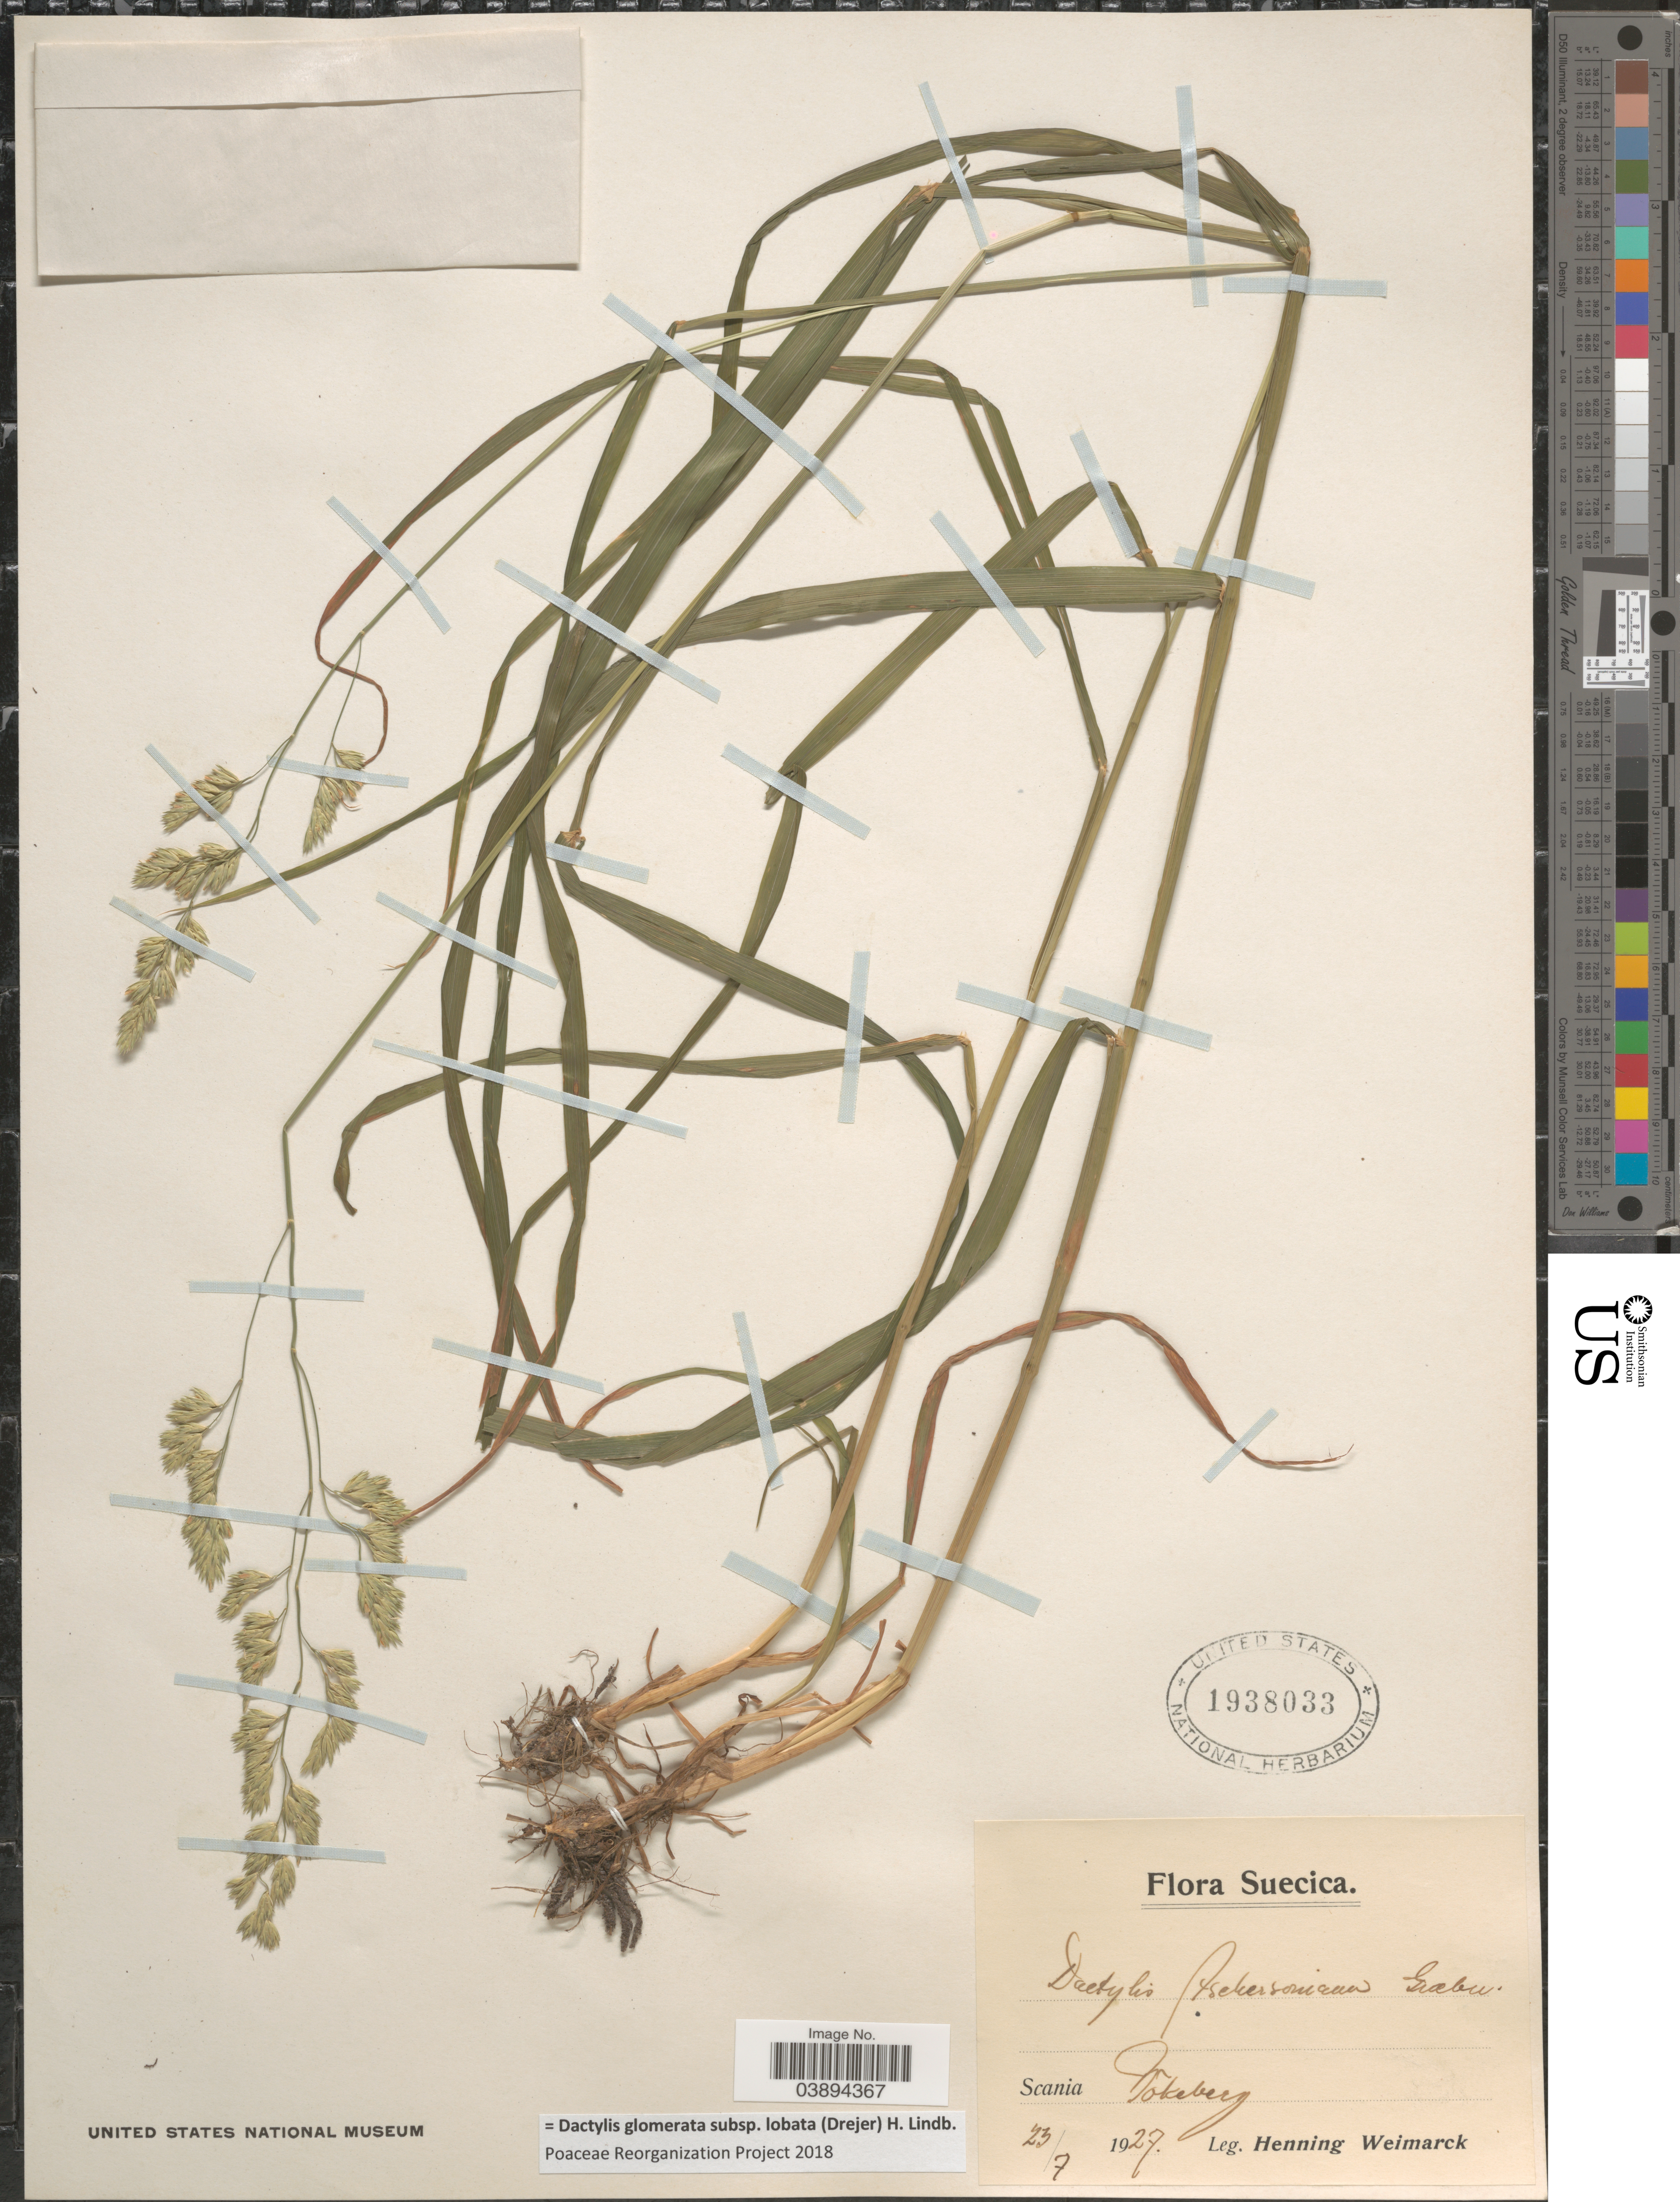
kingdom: Plantae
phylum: Tracheophyta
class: Liliopsida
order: Poales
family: Poaceae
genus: Dactylis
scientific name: Dactylis glomerata subsp. lobata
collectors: H. Weimarck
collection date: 1927-07-23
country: Sweden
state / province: Skåne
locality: Suecica. Scania Bõkeburg.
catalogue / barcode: US 1938033